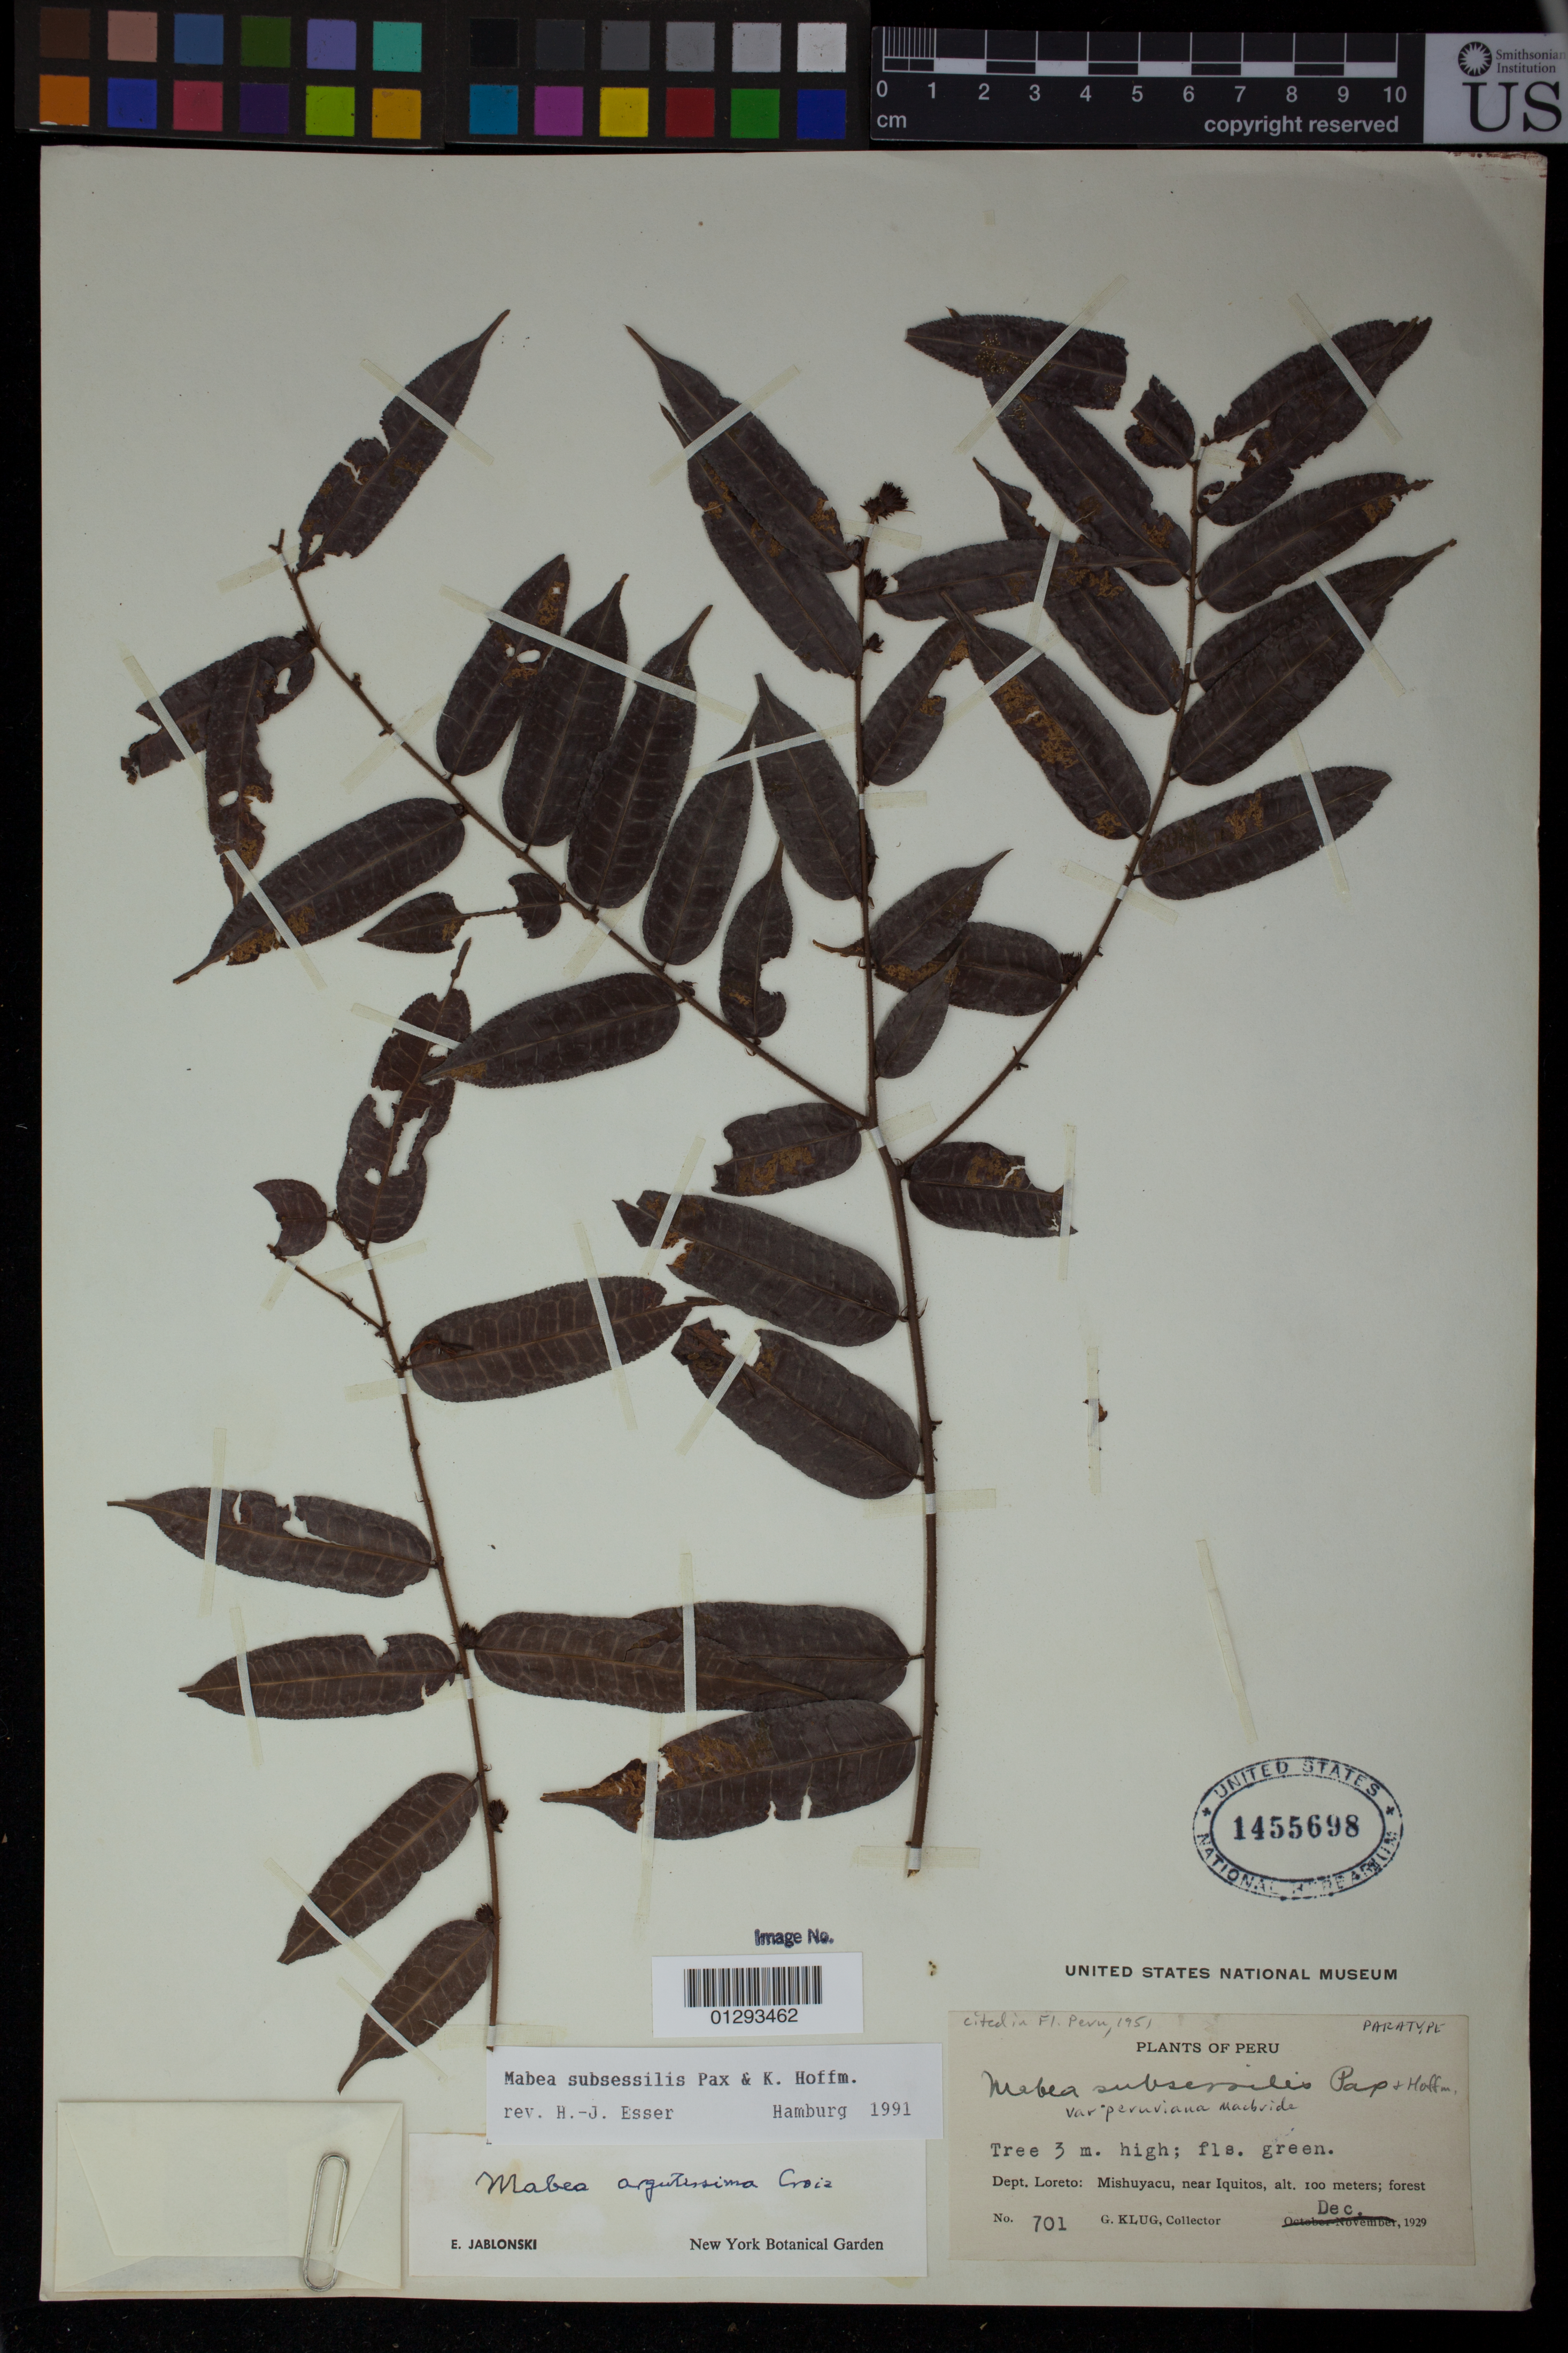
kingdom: Plantae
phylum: Tracheophyta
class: Magnoliopsida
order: Malpighiales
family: Euphorbiaceae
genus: Mabea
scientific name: Mabea subsessilis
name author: Pax & K. Hoffm.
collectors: G. Klug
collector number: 701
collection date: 1929-12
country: Peru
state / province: Loreto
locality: Mishuyacu, near Iquitos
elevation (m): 100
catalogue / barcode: US 1455698